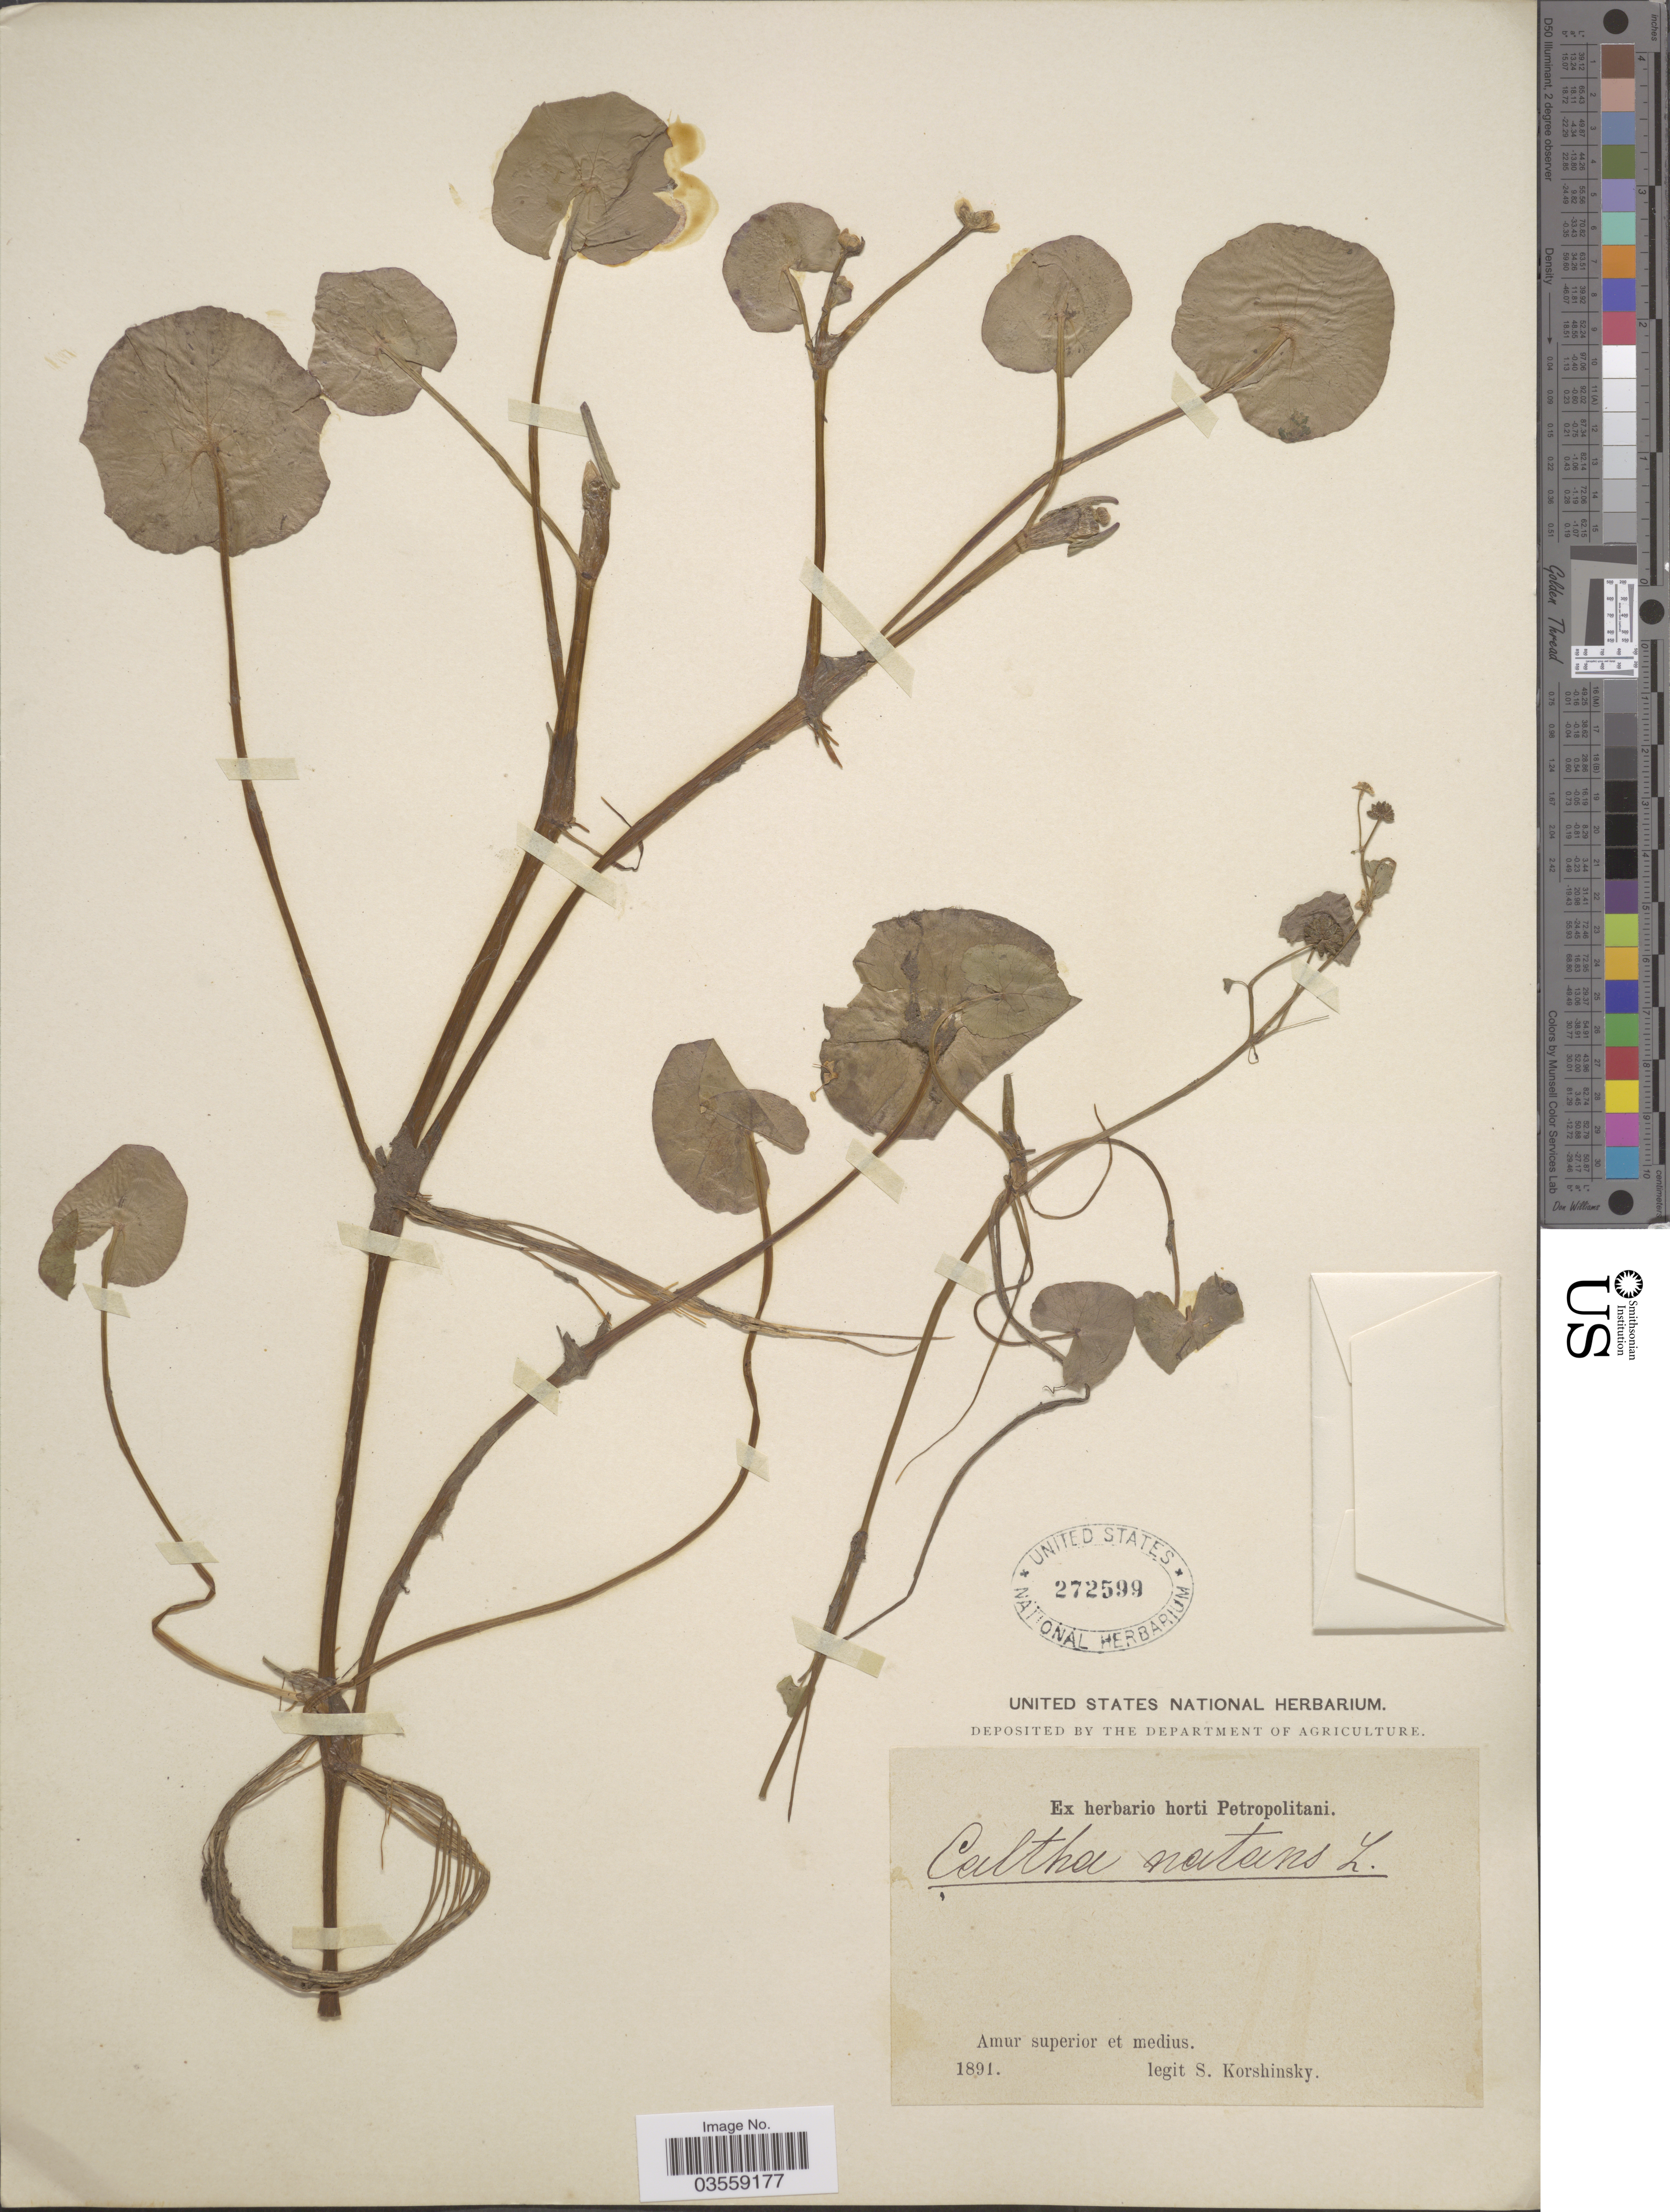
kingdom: Plantae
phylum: Tracheophyta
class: Magnoliopsida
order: Ranunculales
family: Ranunculaceae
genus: Caltha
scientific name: Caltha natans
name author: Pall.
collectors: S. I. Korshinsky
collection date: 1891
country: Russian Federation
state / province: Amur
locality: Amur superior et medius.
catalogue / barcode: US 272599